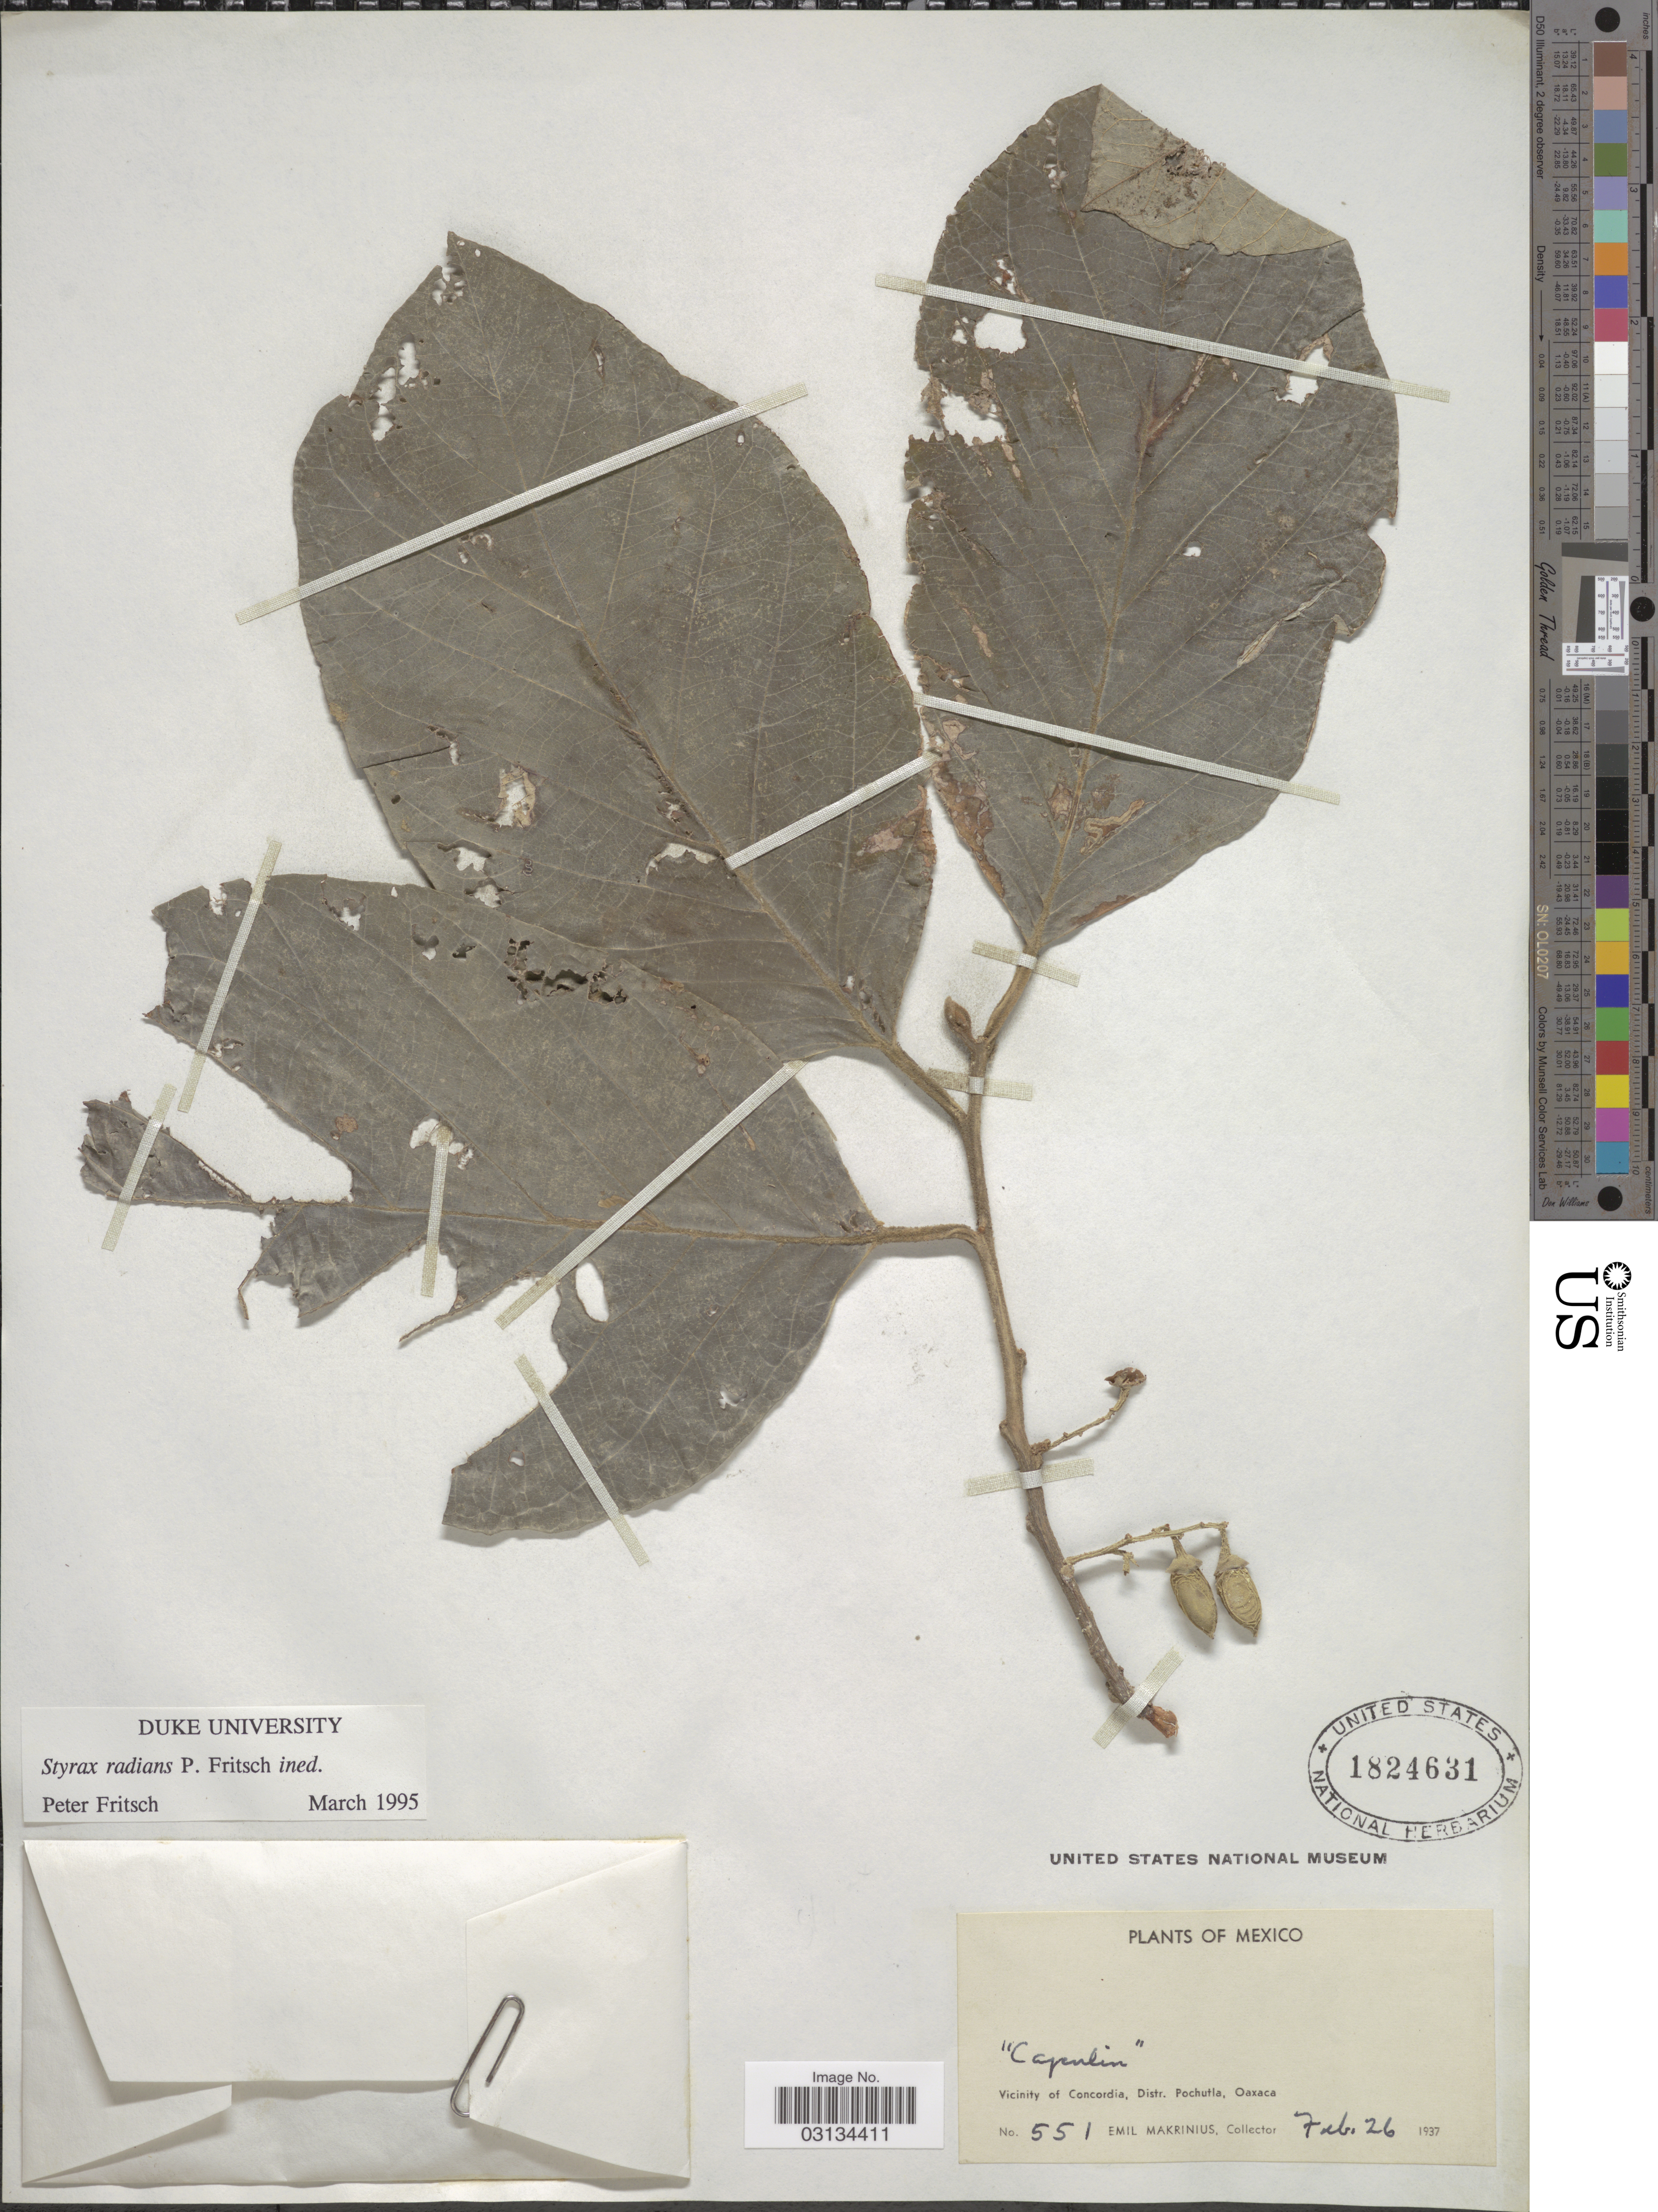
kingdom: Plantae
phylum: Tracheophyta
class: Magnoliopsida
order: Ericales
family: Styracaceae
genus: Styrax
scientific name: Styrax radians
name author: P.W. Fritsch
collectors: E. Makrinius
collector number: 551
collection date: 1937-02-26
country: Mexico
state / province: Oaxaca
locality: Vicinity of Concordia, Distr. Pochutla.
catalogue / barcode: US 1824631